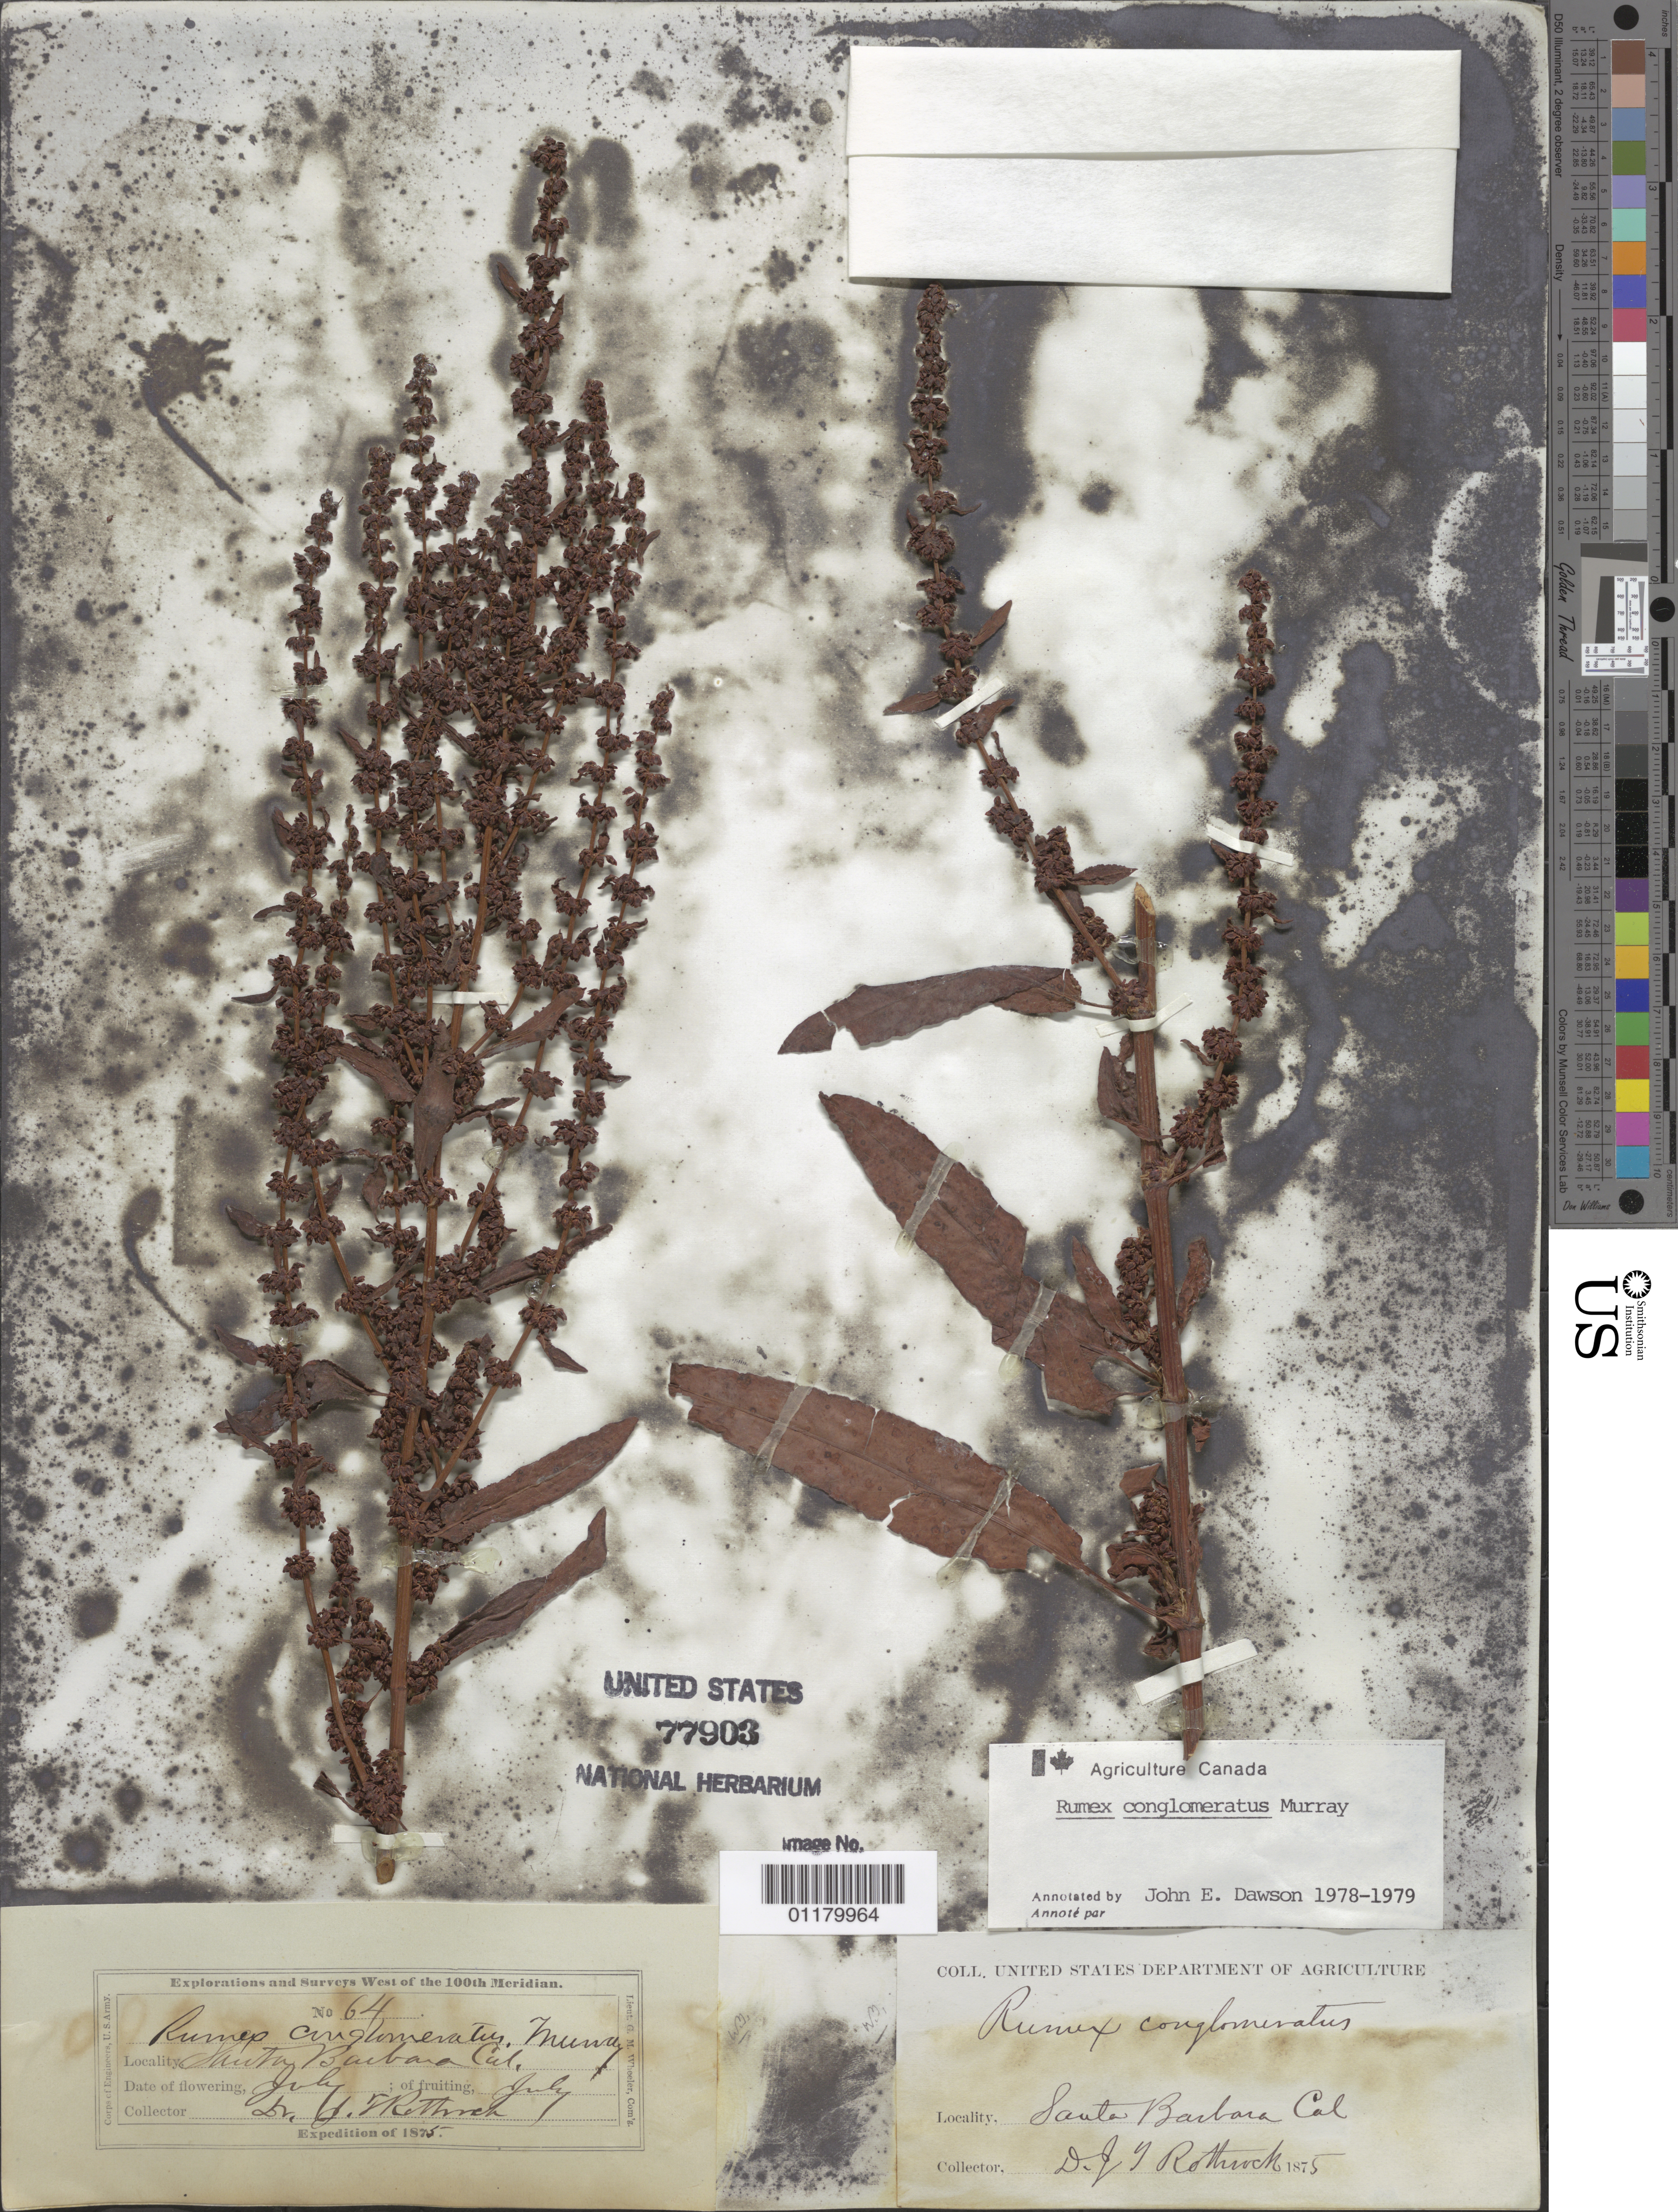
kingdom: Plantae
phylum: Tracheophyta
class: Magnoliopsida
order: Caryophyllales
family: Polygonaceae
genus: Rumex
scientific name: Rumex conglomeratus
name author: Murray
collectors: J. T. Rothrock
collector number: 64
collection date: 1875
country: United States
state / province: California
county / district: Santa Barbara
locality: Santa Barbara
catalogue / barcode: US 77903